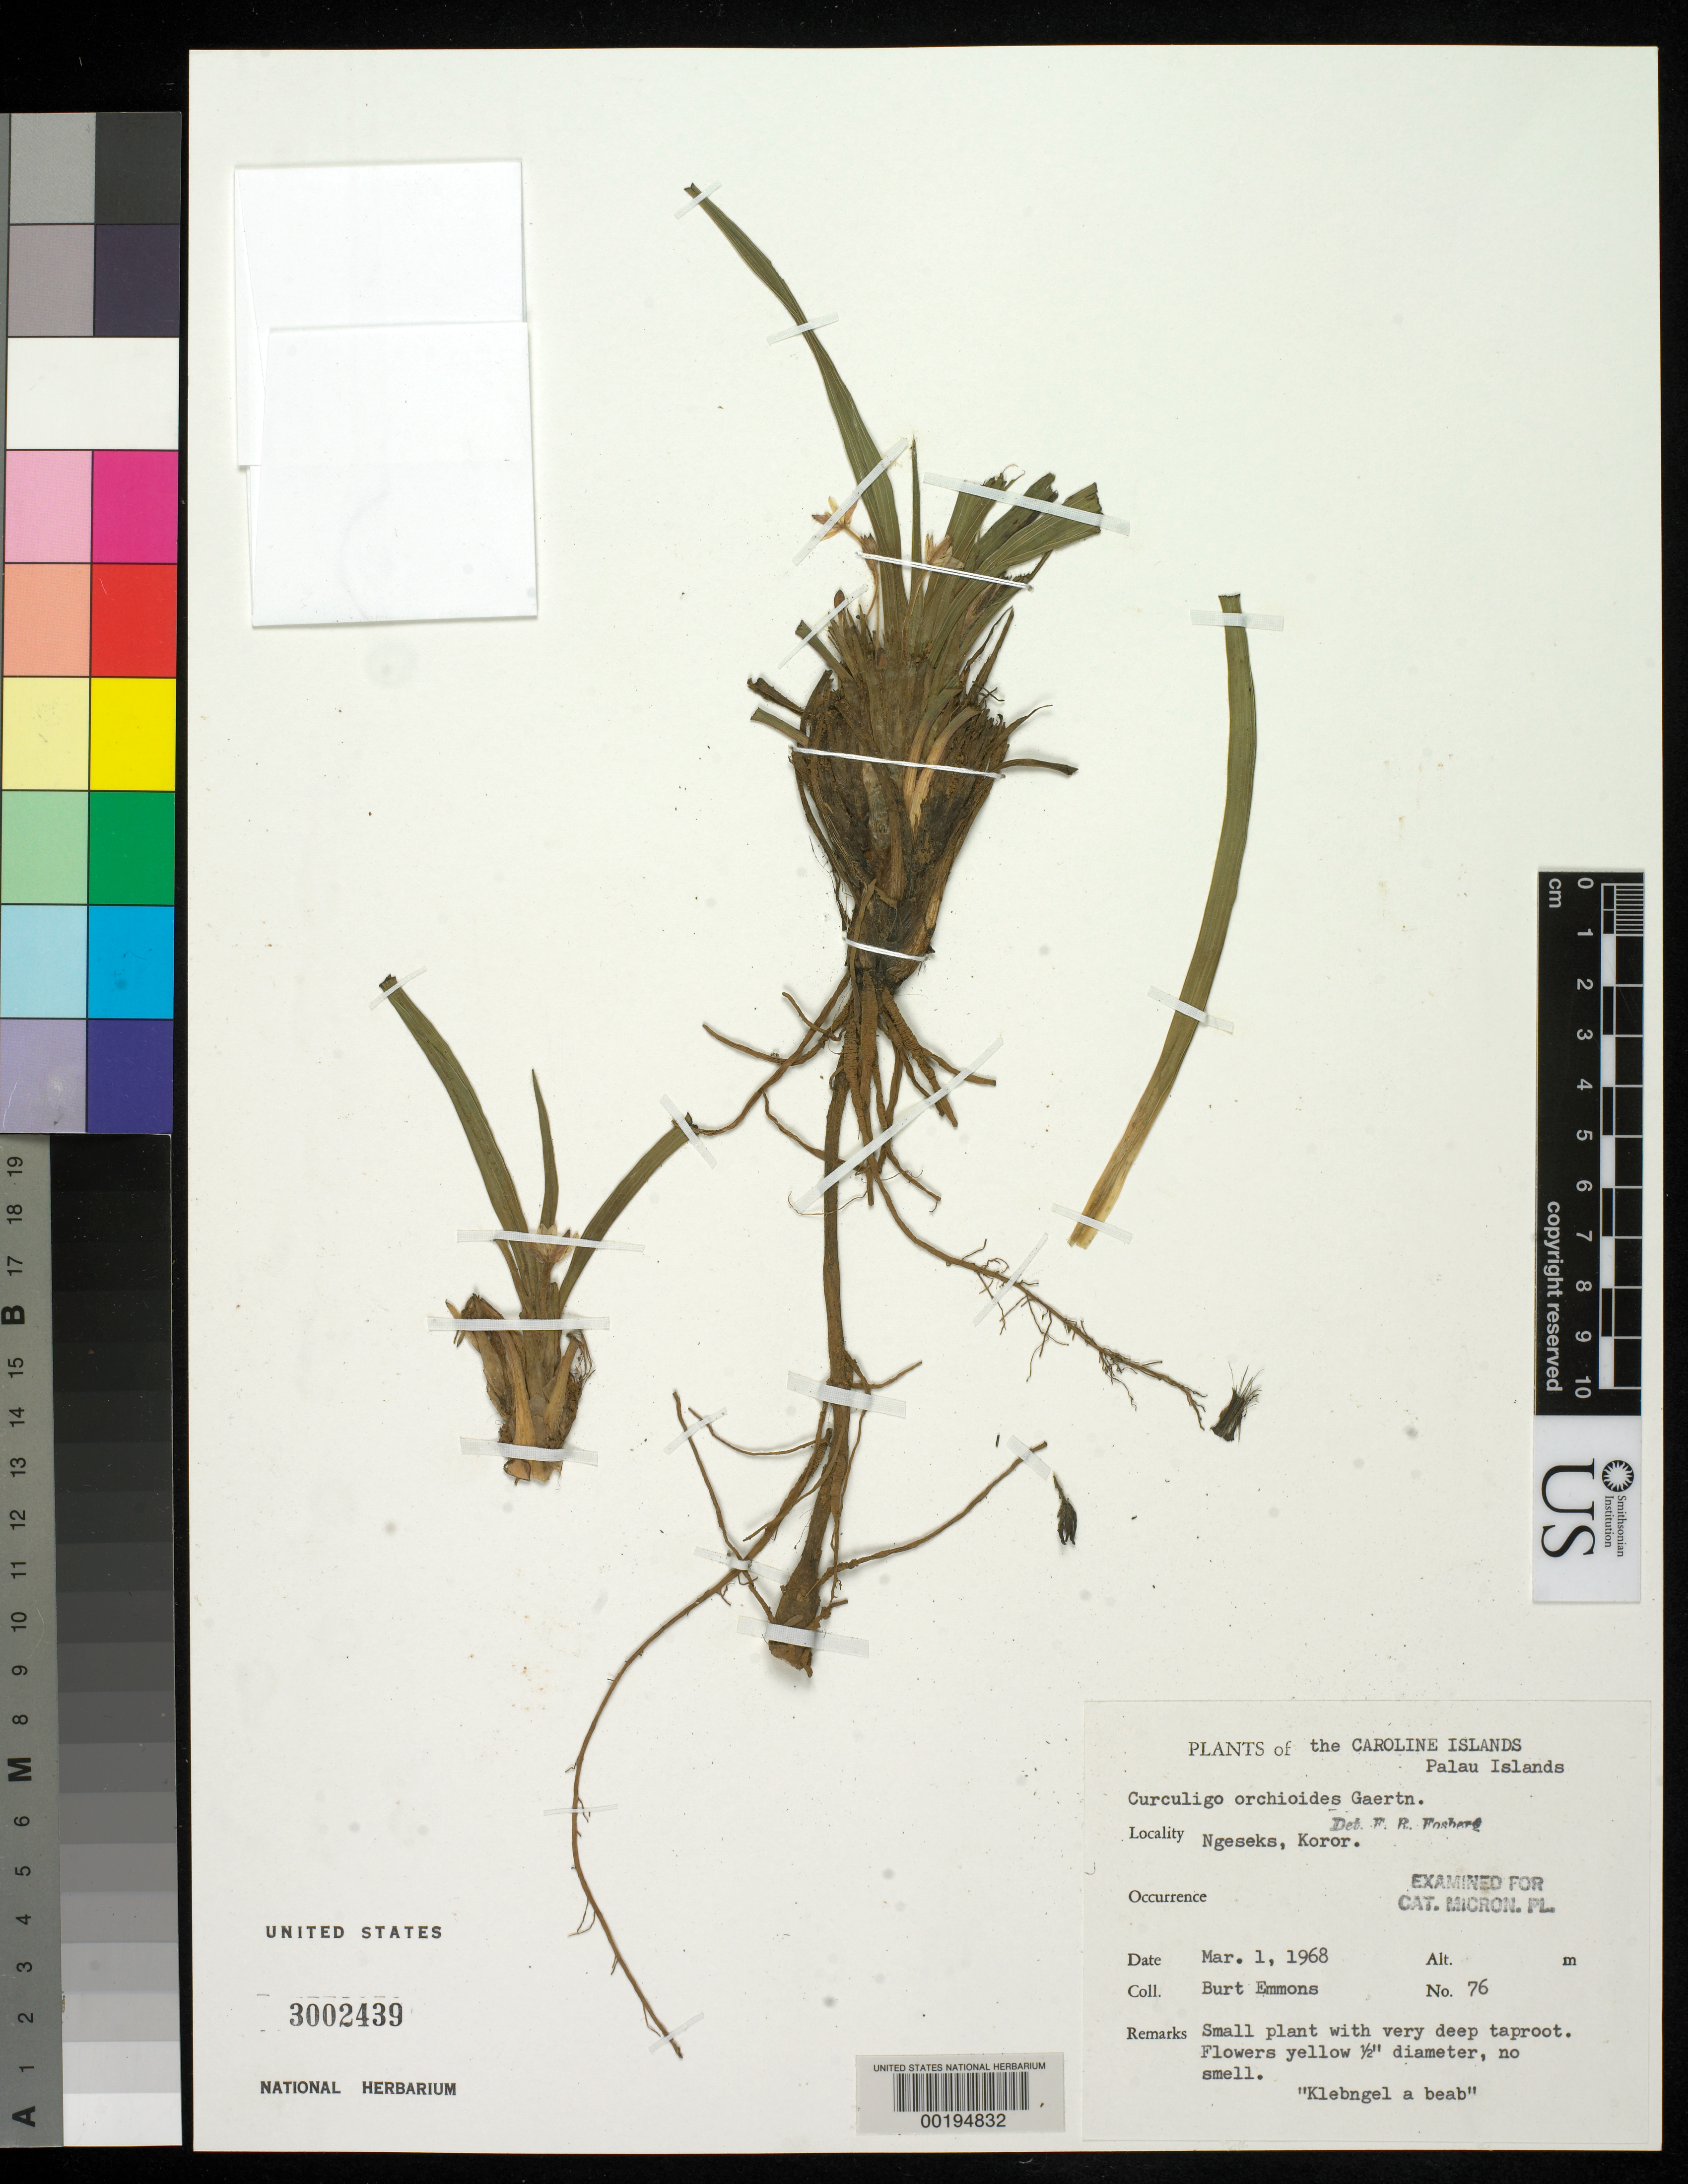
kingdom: Plantae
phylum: Tracheophyta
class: Liliopsida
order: Asparagales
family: Hypoxidaceae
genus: Curculigo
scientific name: Curculigo orchioides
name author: Gaertn.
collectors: B. Emmons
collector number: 76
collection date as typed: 01 Mar 1968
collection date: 1968-03-01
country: Palau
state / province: Koror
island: Oreor (Koror)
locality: Ngeseks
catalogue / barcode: US 3002439